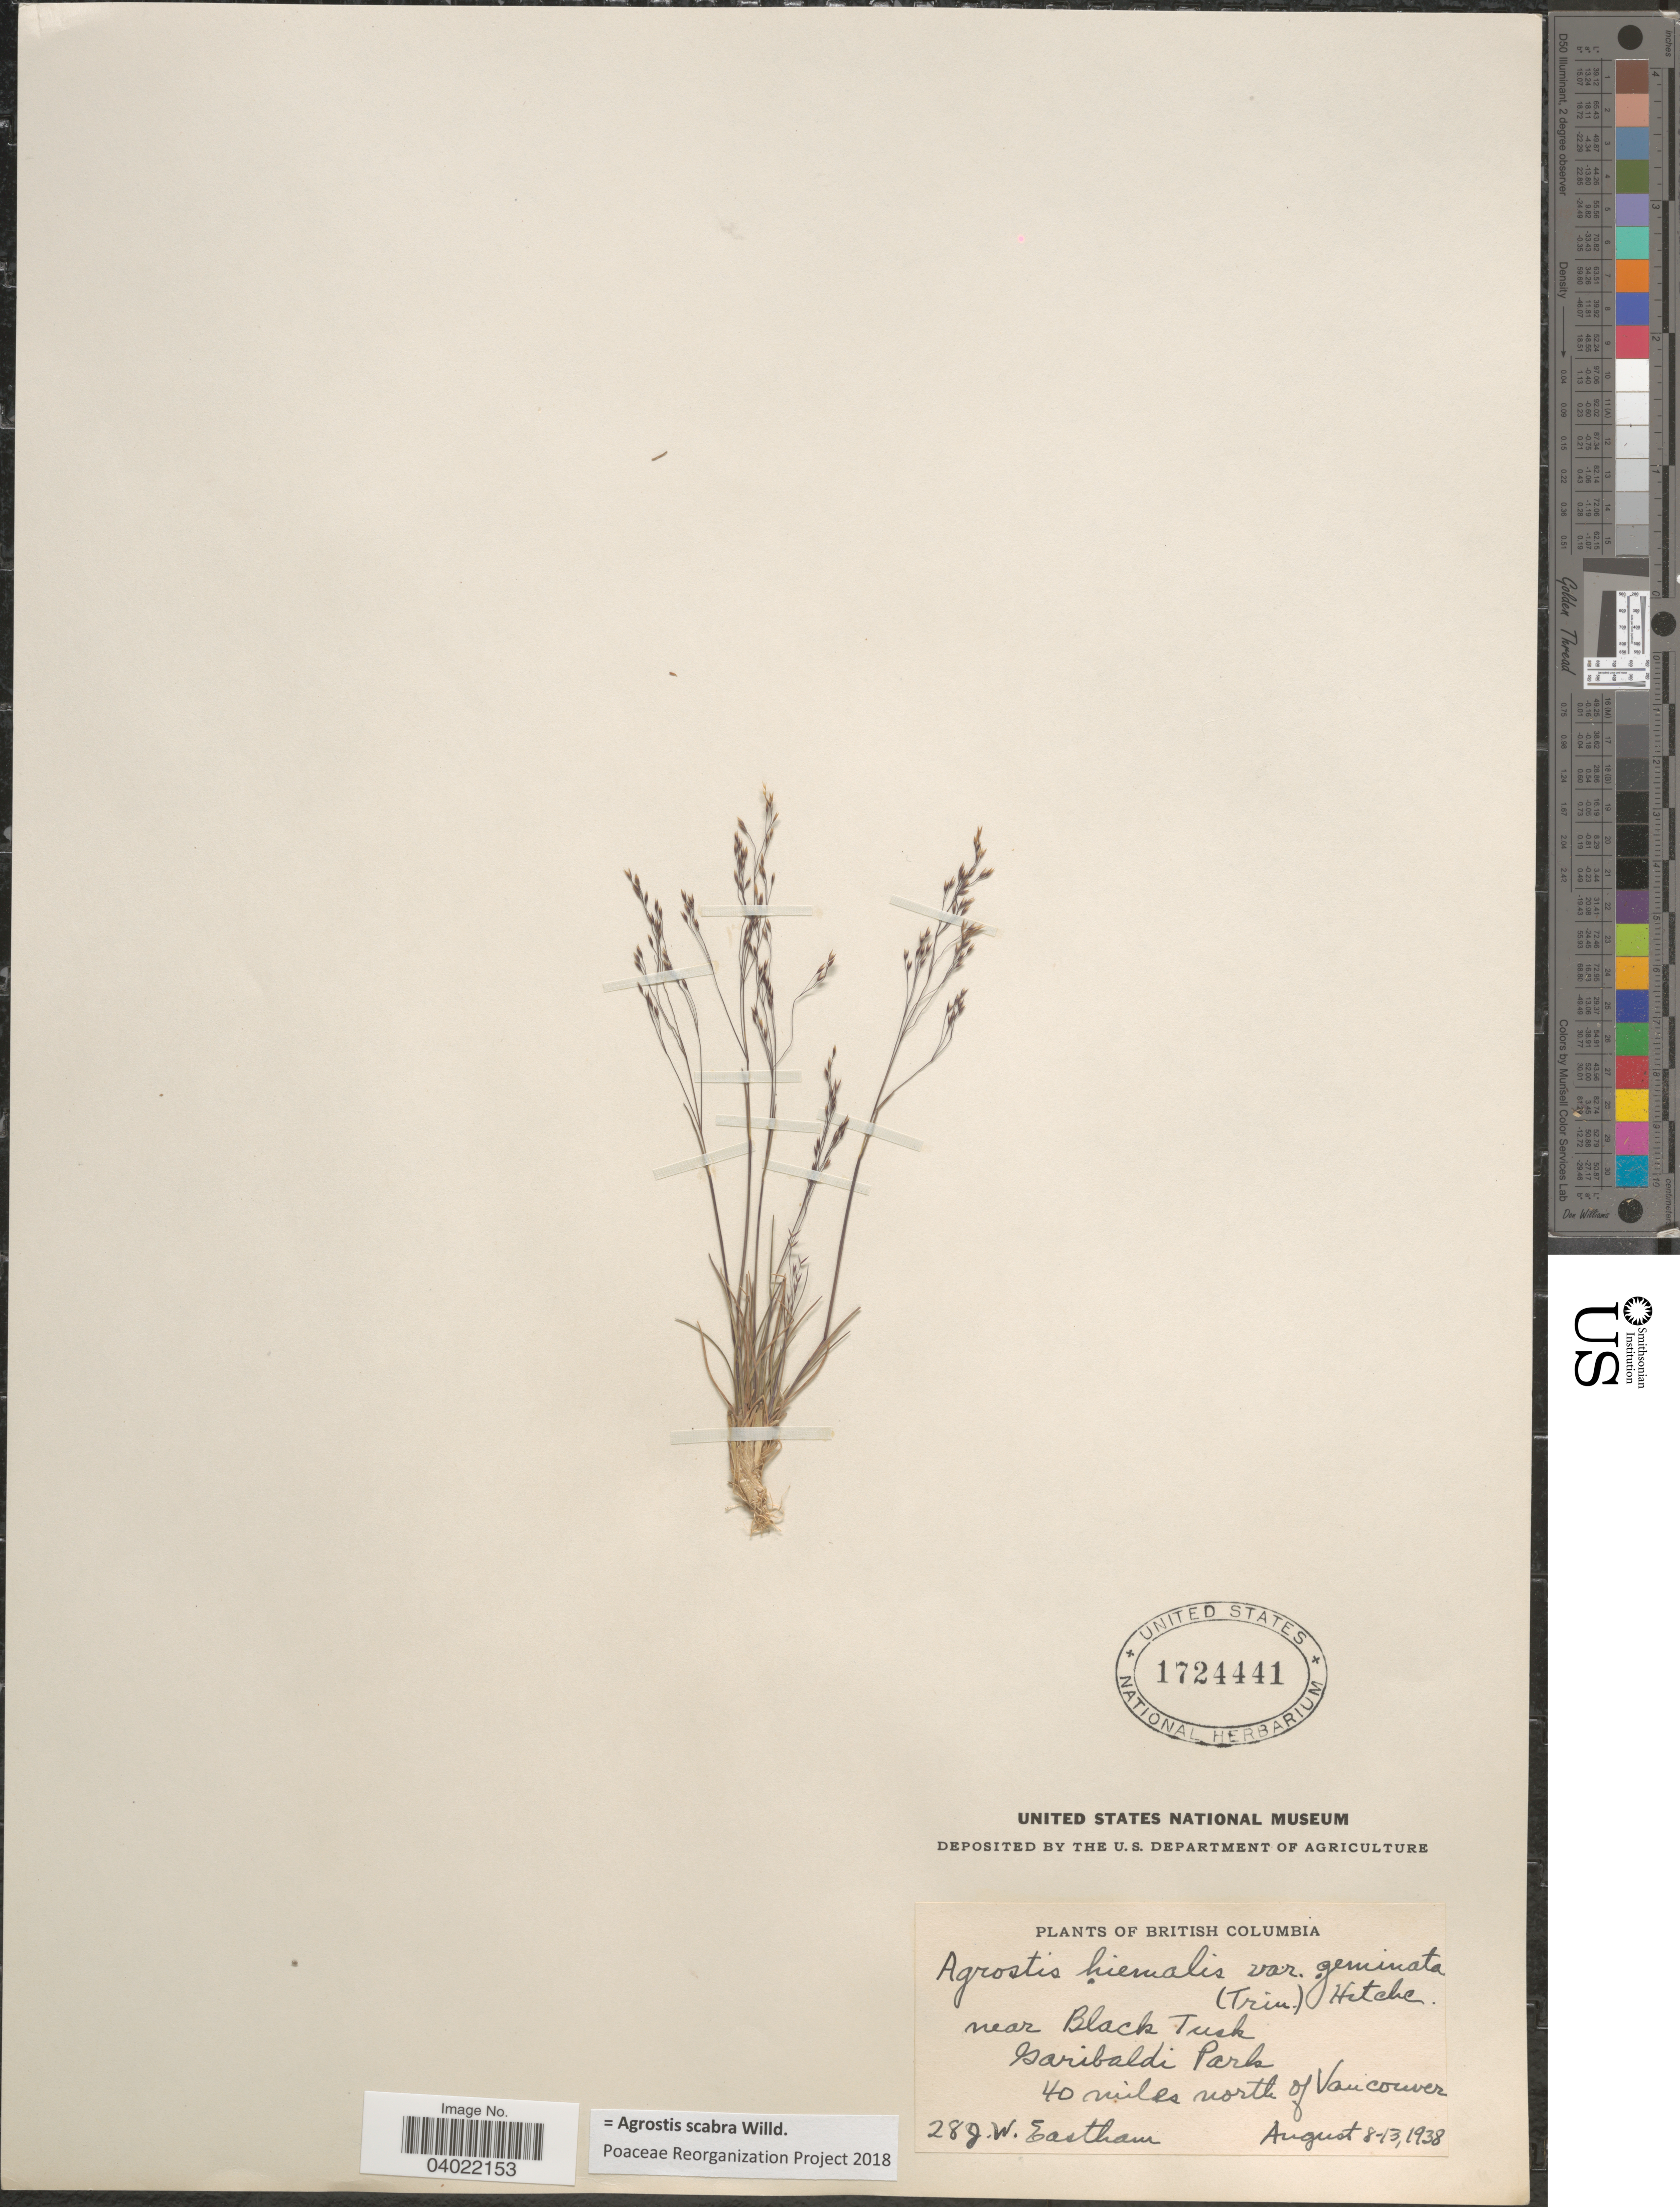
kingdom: Plantae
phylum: Tracheophyta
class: Liliopsida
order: Poales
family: Poaceae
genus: Agrostis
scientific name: Agrostis scabra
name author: Willd.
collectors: J. Eastham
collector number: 28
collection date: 1938-08-08/1938-08-13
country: Canada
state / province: British Columbia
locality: Near Black Tusk. Garibaldi Park. 40 miles north of Vancouver.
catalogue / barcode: US 1724441